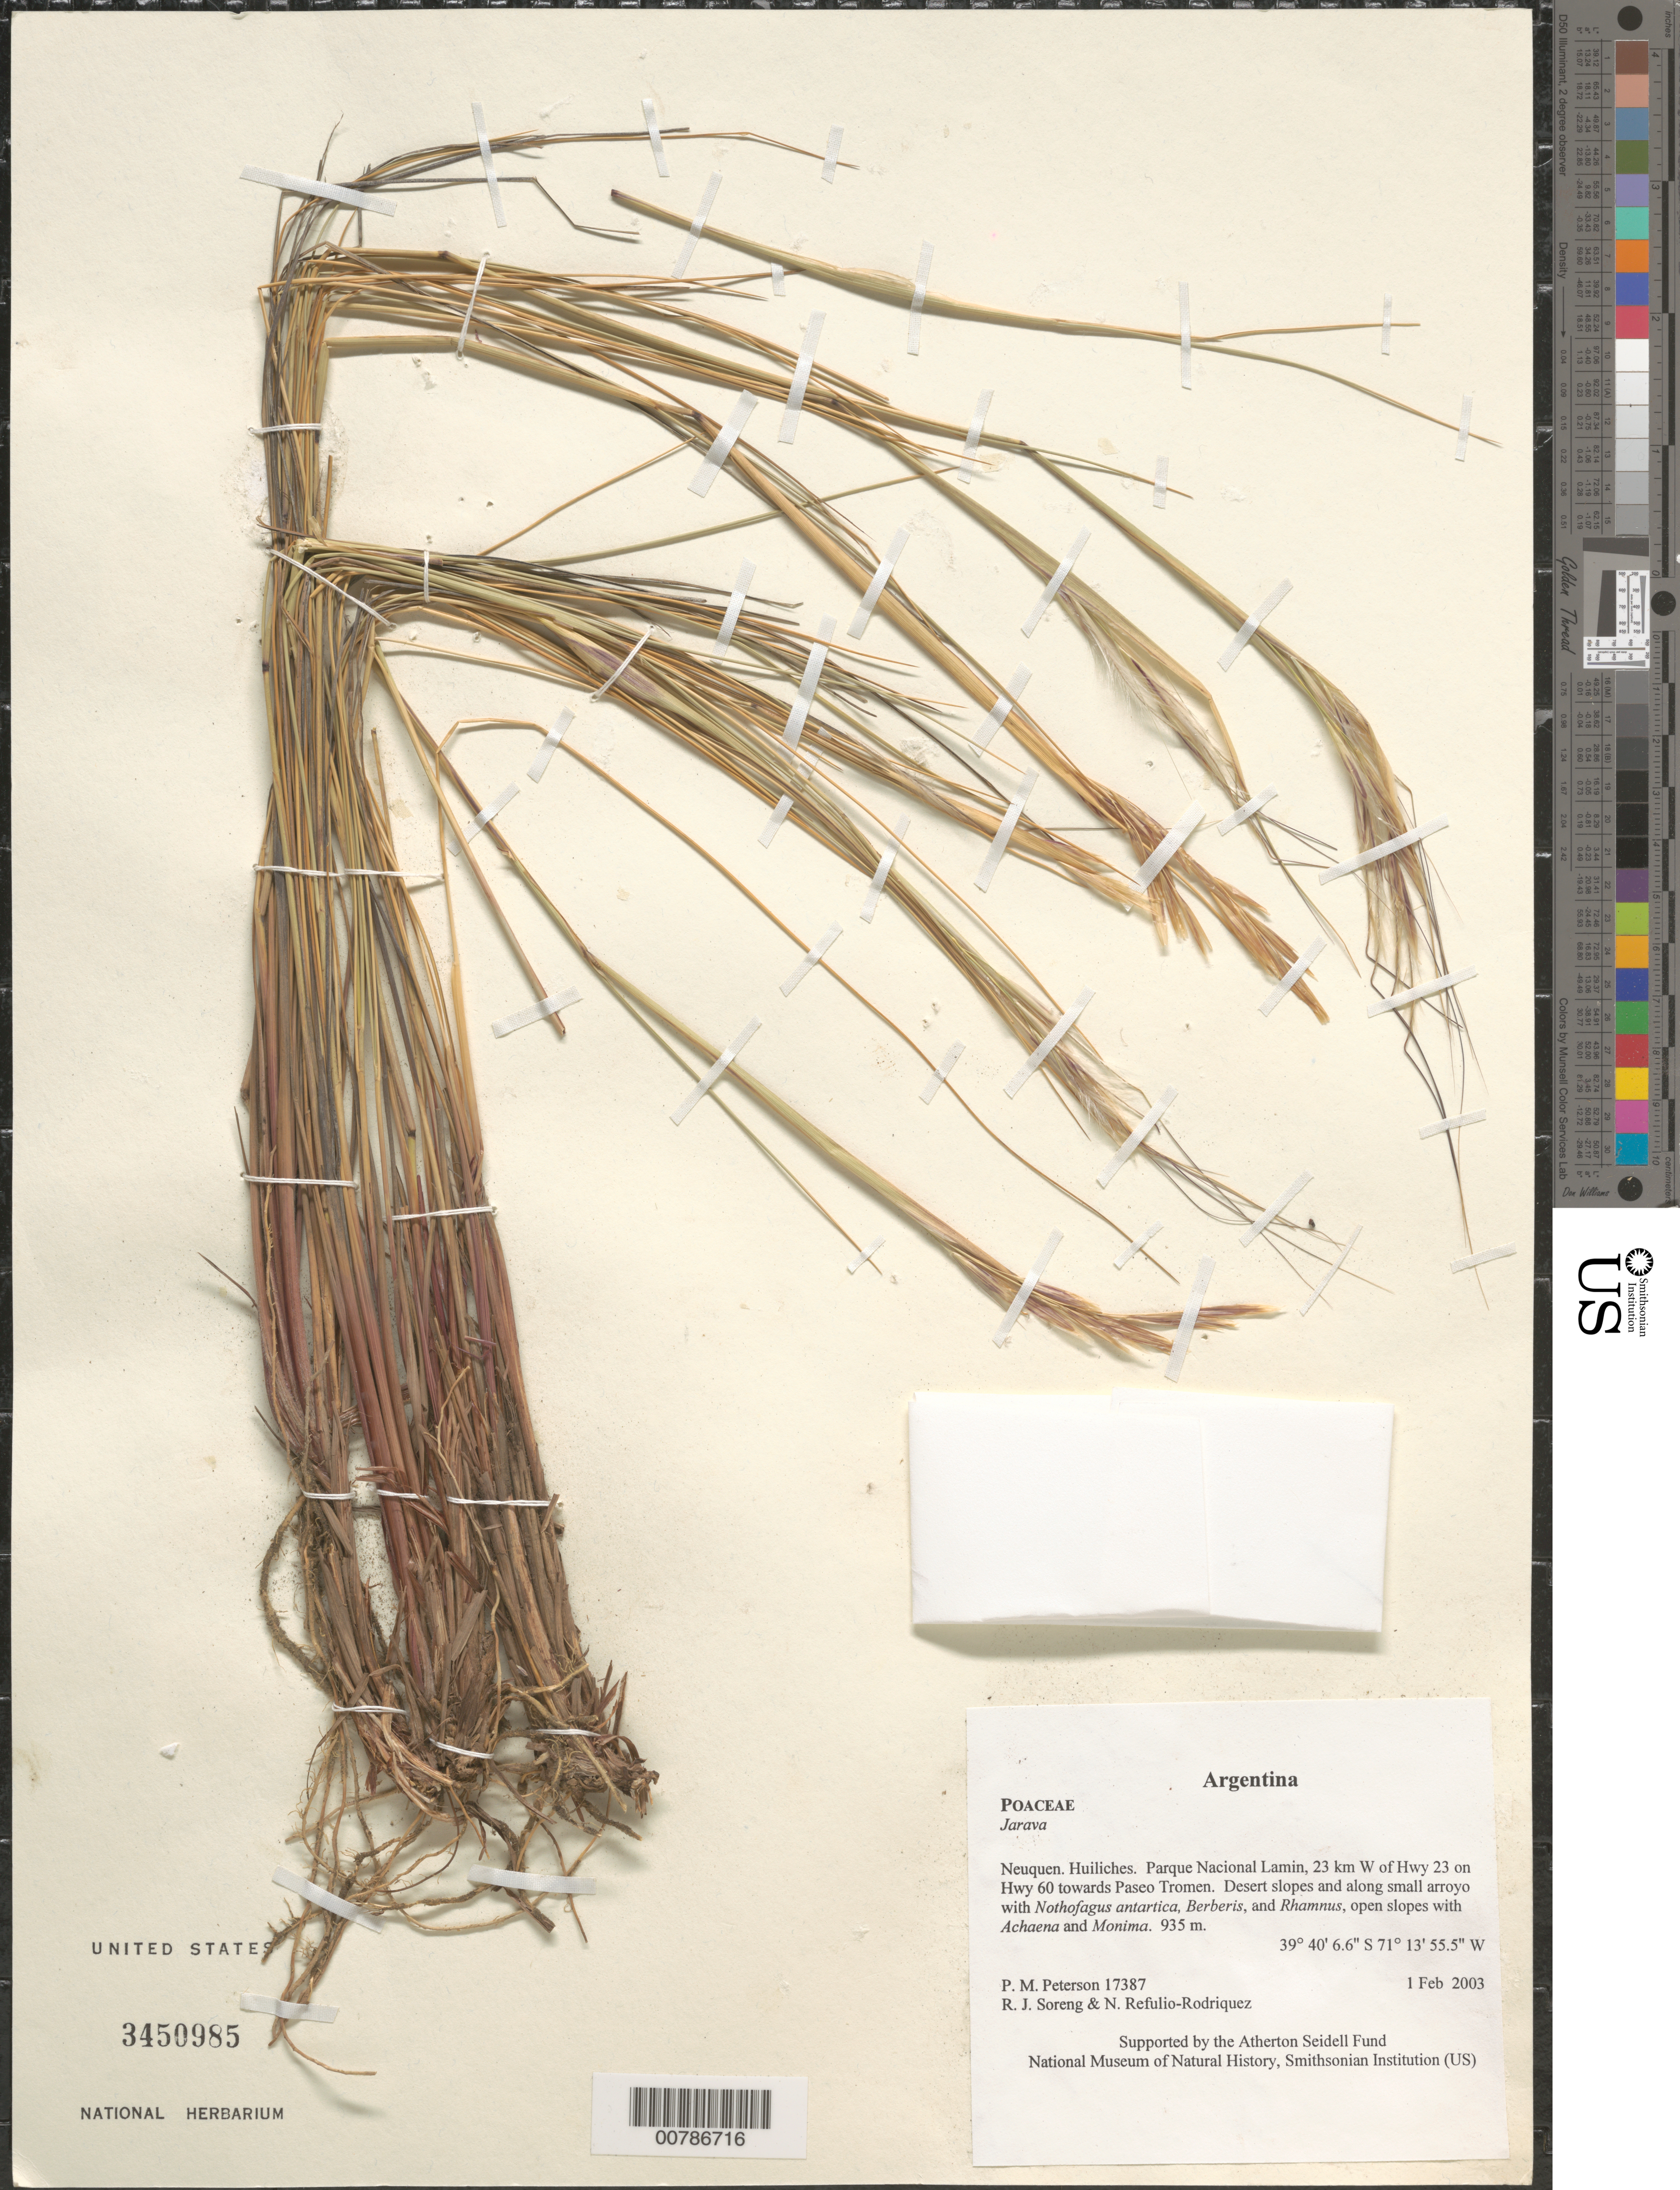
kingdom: Plantae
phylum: Tracheophyta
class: Liliopsida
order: Poales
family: Poaceae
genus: Pappostipa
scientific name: Pappostipa major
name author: (Speg.) Romasch.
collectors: P. M. Peterson, R. J. Soreng & N. Refulio-Rodríguez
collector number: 17387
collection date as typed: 01 Feb 2003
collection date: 2003-02-01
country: Argentina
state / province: Neuquen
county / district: Huiliches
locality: Parque Nacional Lamin, 23 km W of Hwy 23 on Hwy 60 towards Paseo Tromen. Desert slopes and along small arroyo with Nothofagus antartica, Berberis, and Rhamnus, open slopes with Achaena and Monima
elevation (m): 935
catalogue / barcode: US 3450985